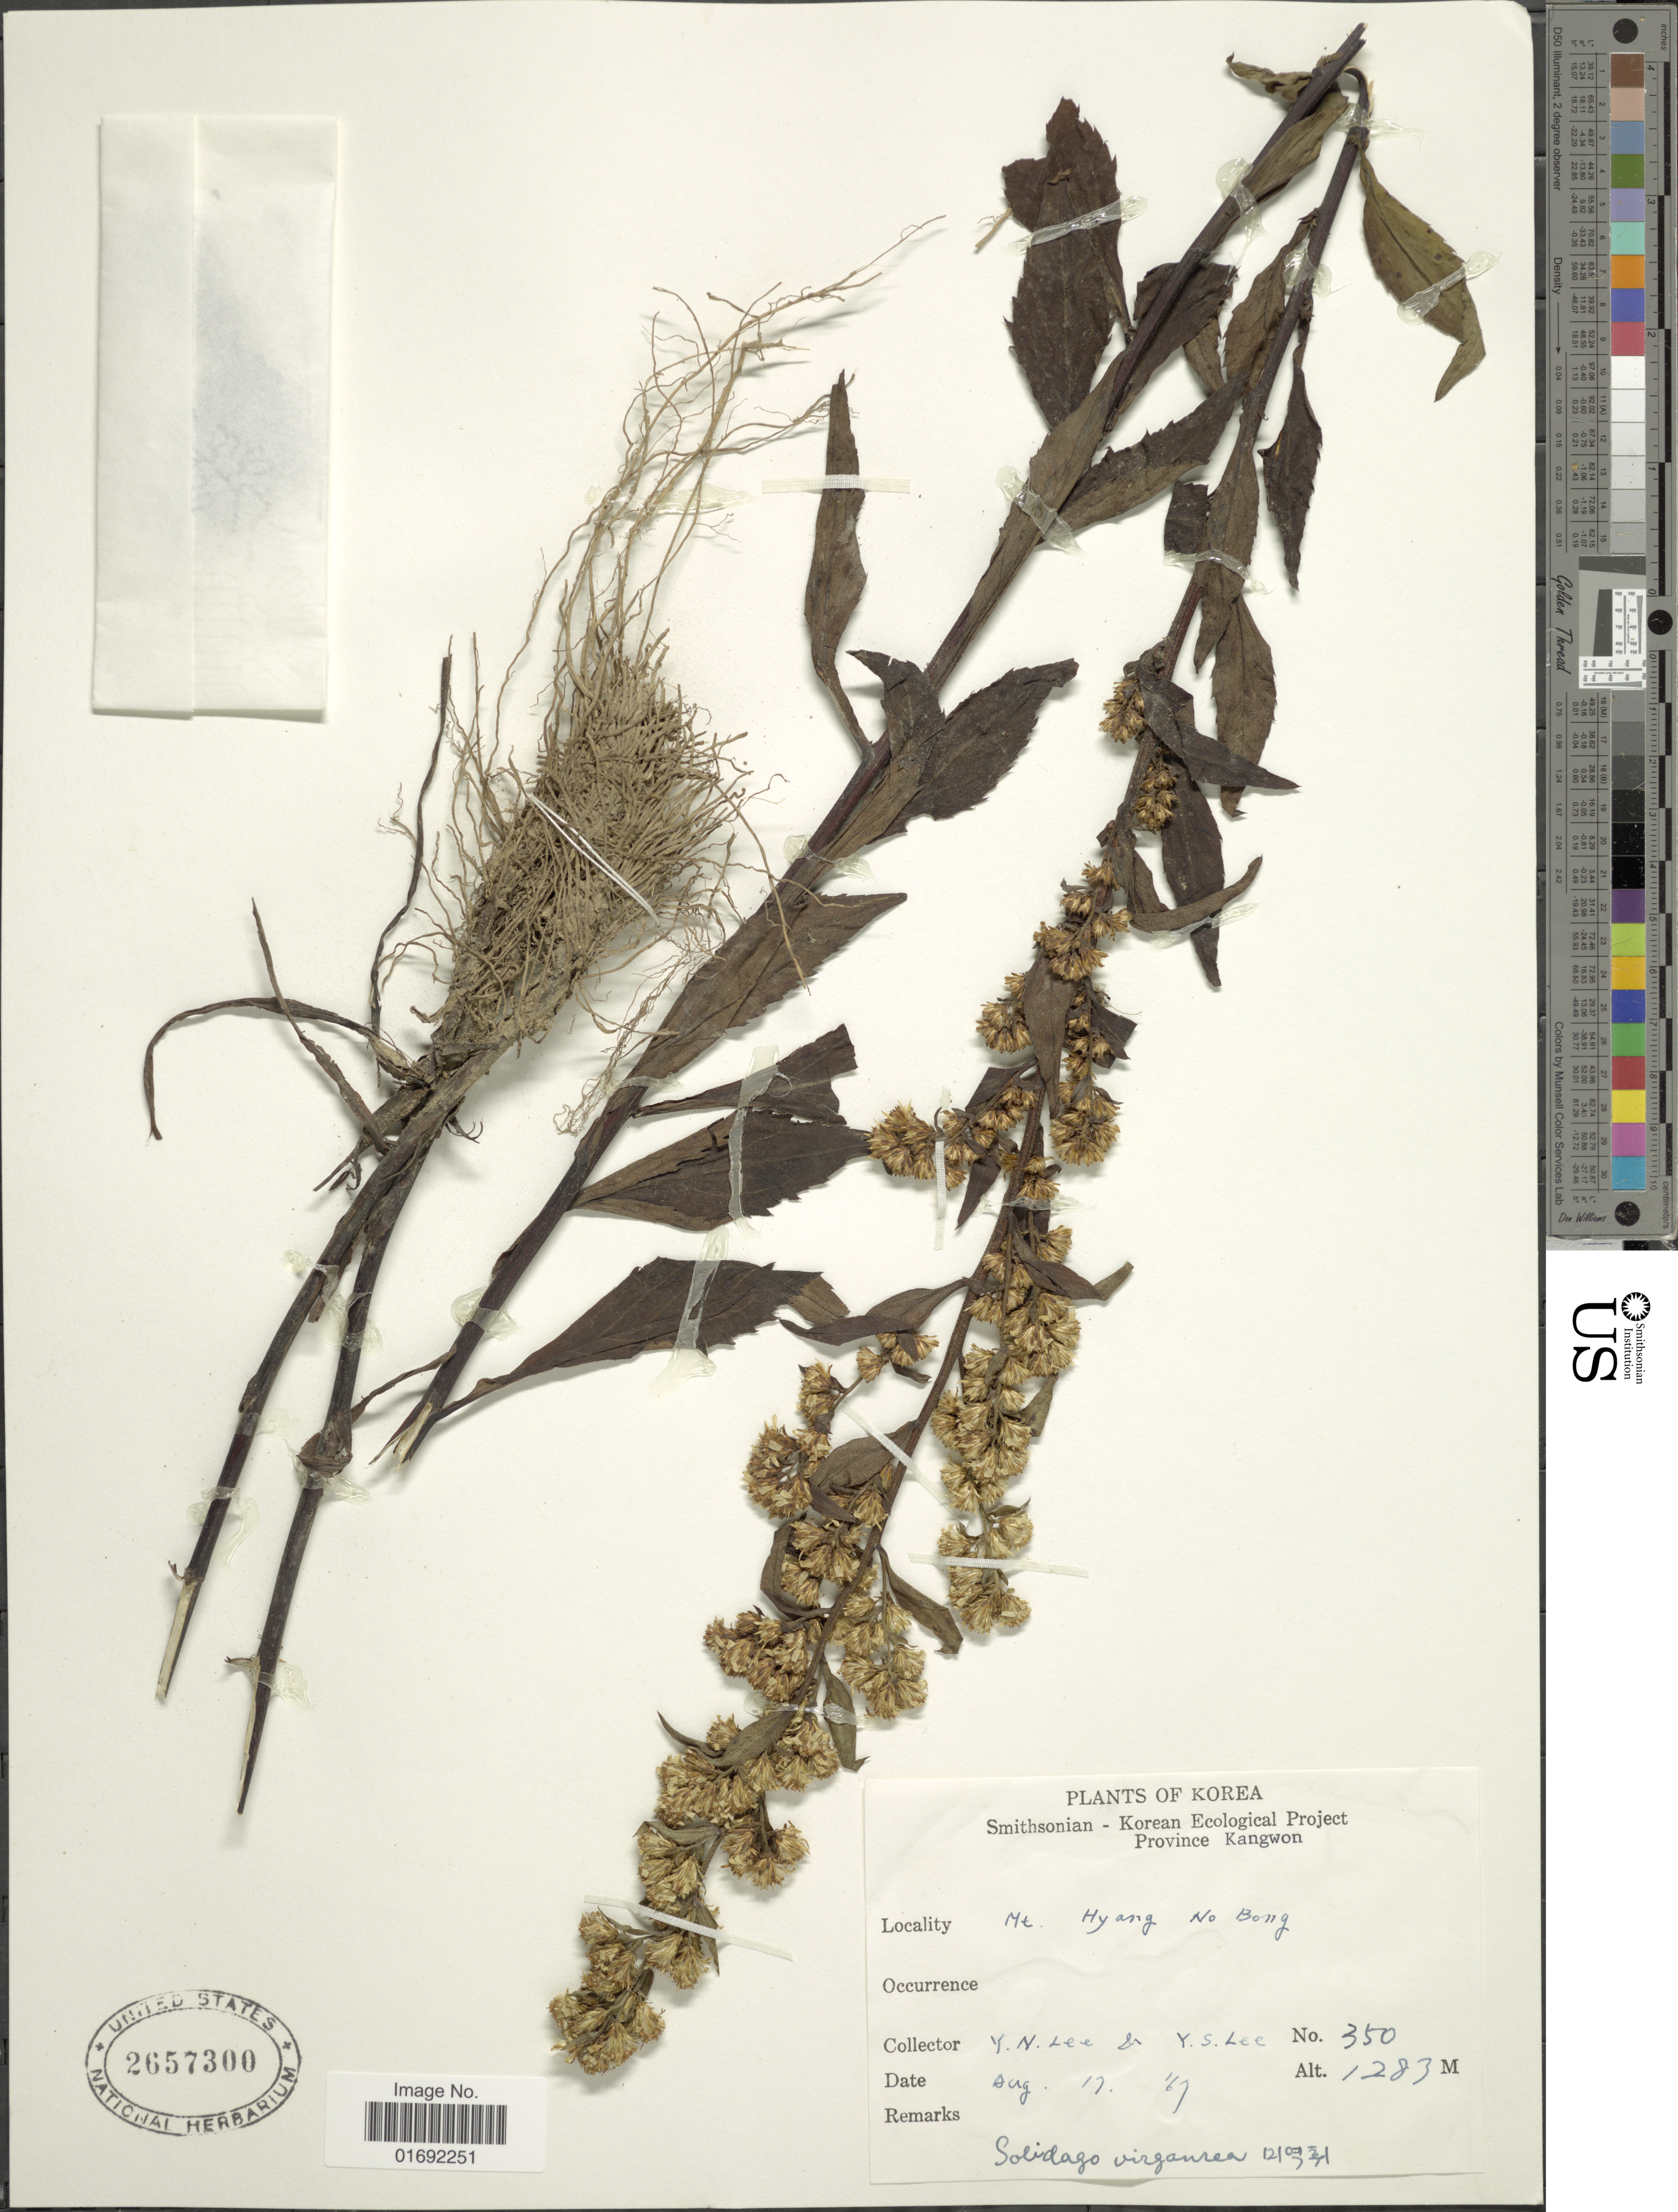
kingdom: Plantae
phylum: Tracheophyta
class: Magnoliopsida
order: Asterales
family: Asteraceae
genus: Solidago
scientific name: Solidago virgaurea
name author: L.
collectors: Y. N. Lee & Y. S. Lee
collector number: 350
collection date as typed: Transcribed d/m/y: 17/8/67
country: South Korea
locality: Korea, Mt. Hyang No Bong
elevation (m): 1283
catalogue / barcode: US 2657300